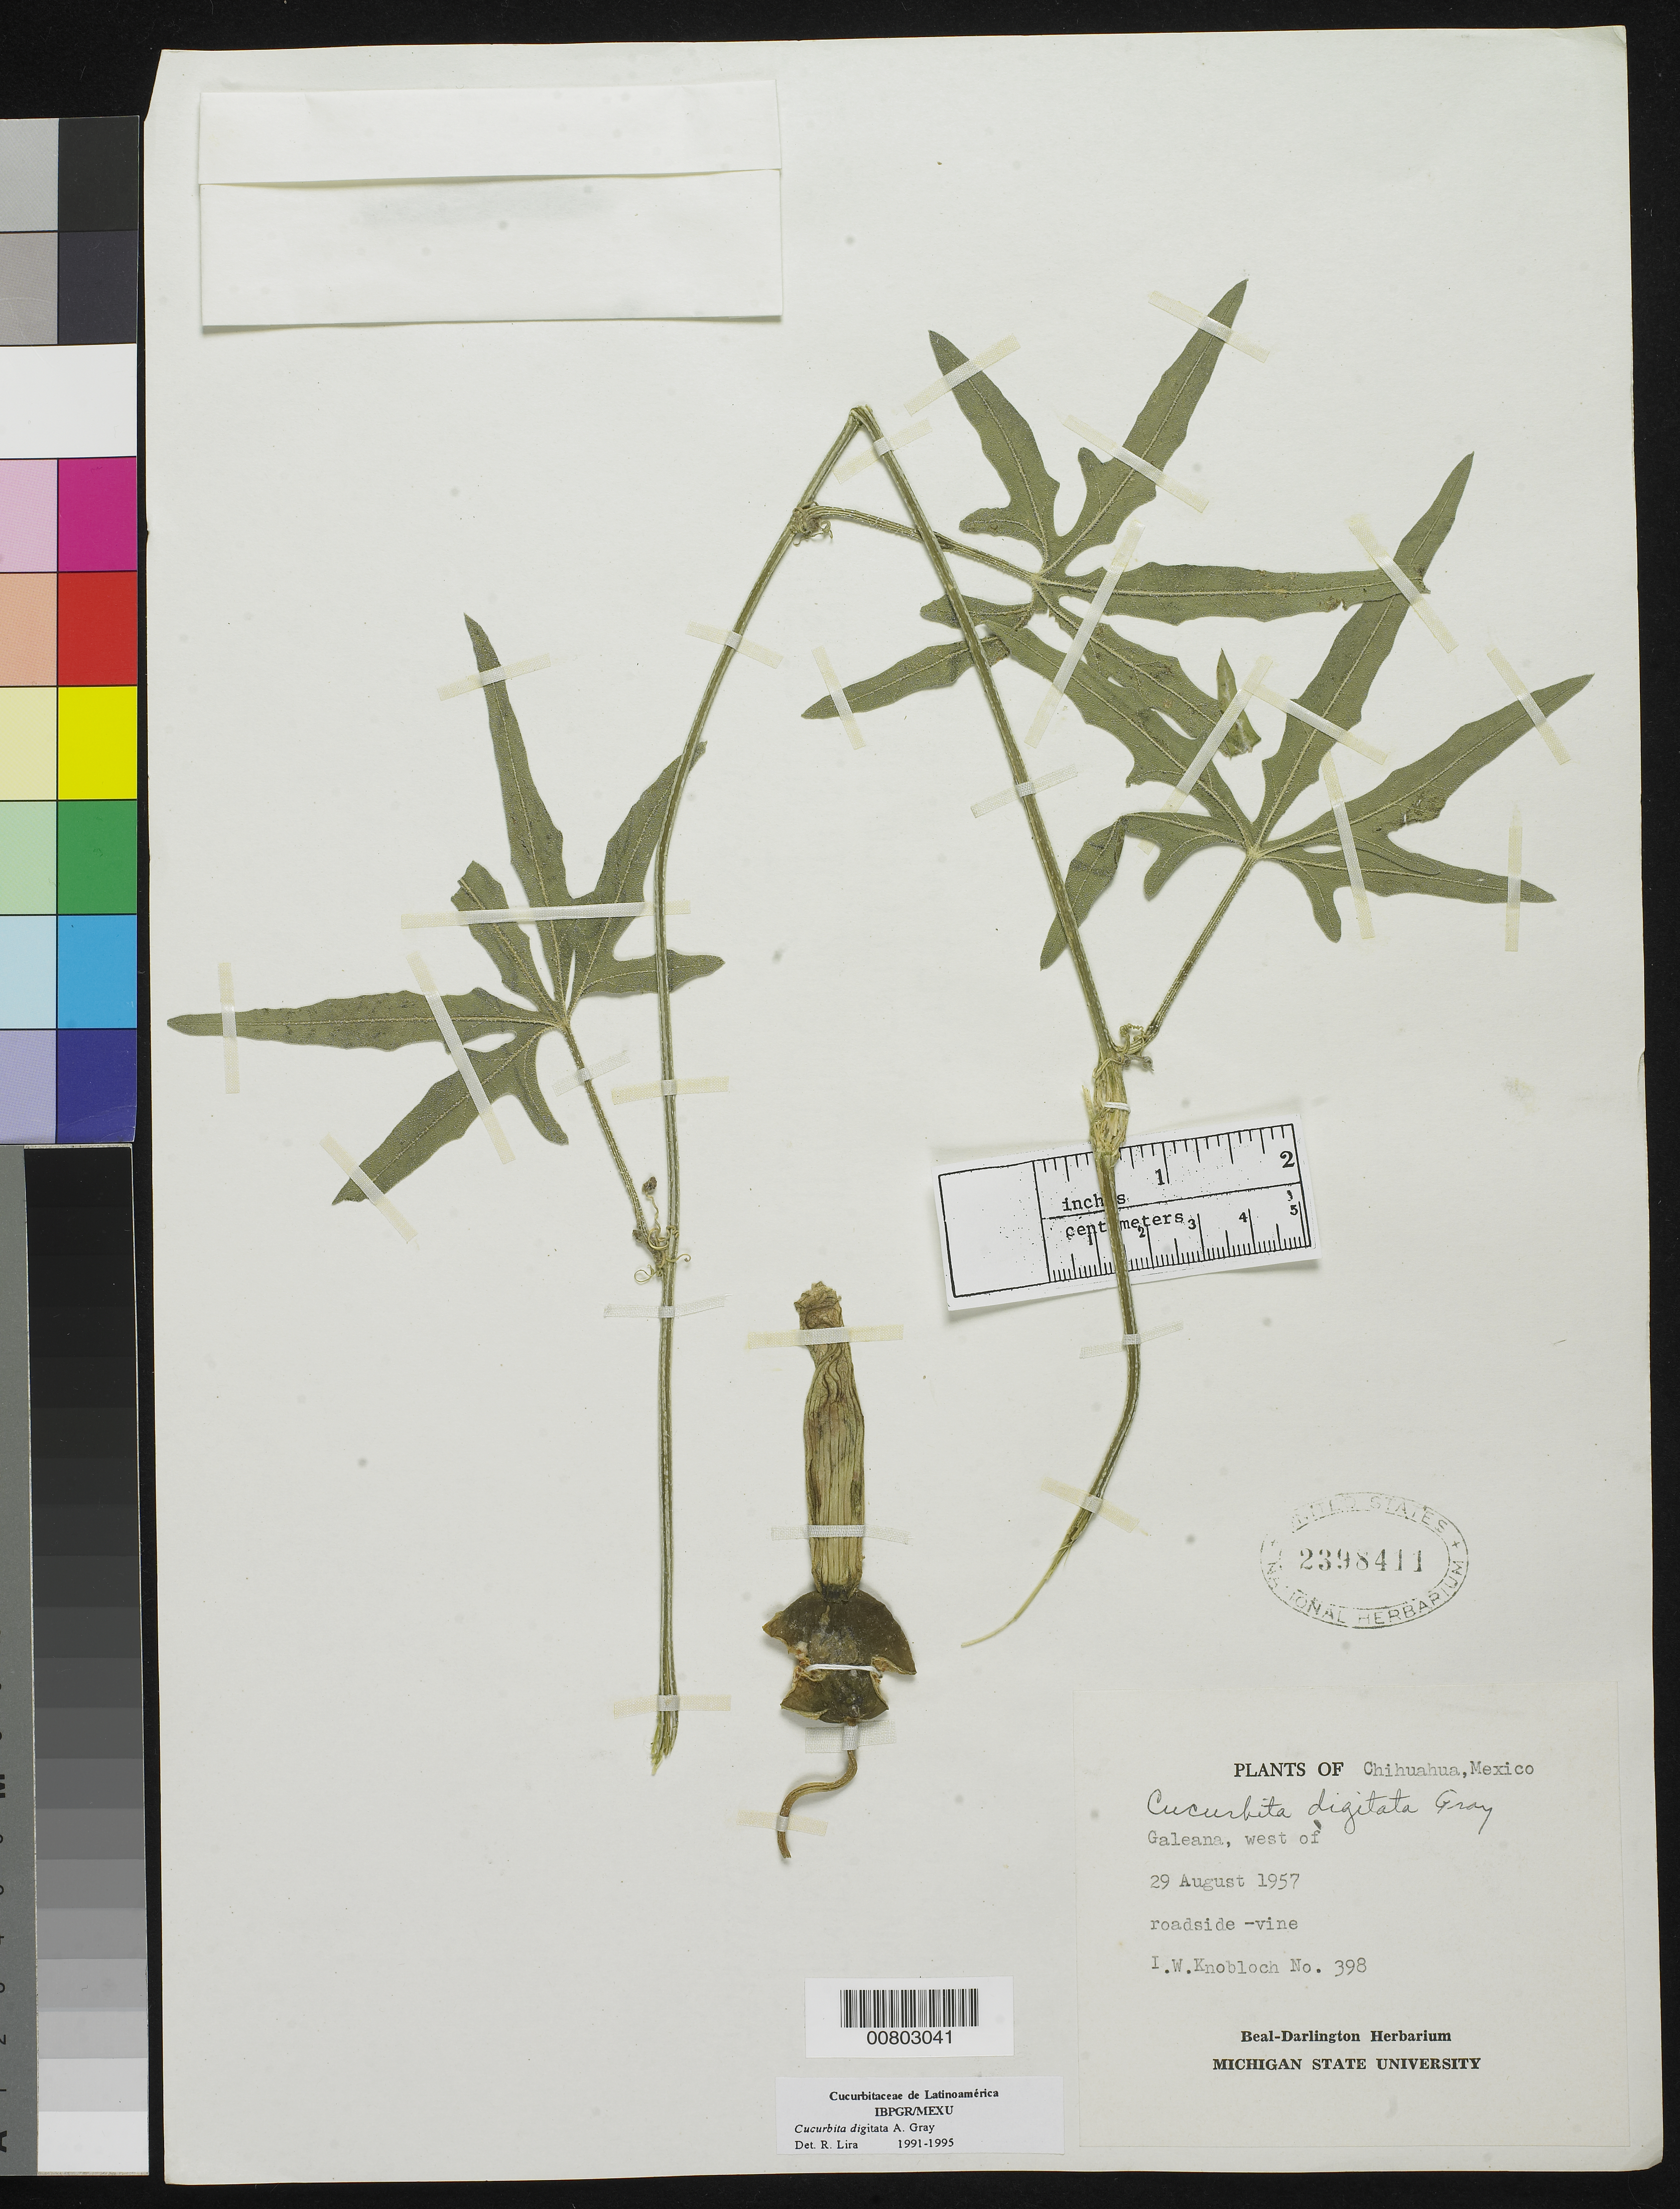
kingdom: Plantae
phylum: Tracheophyta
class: Magnoliopsida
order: Cucurbitales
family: Cucurbitaceae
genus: Cucurbita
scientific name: Cucurbita digitata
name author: A. Gray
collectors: I. W. Knobloch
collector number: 398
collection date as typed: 29 Aug 1957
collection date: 1957-08-29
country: Mexico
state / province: Chihuahua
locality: Galeana, Chihuahua.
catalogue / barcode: US 2398411